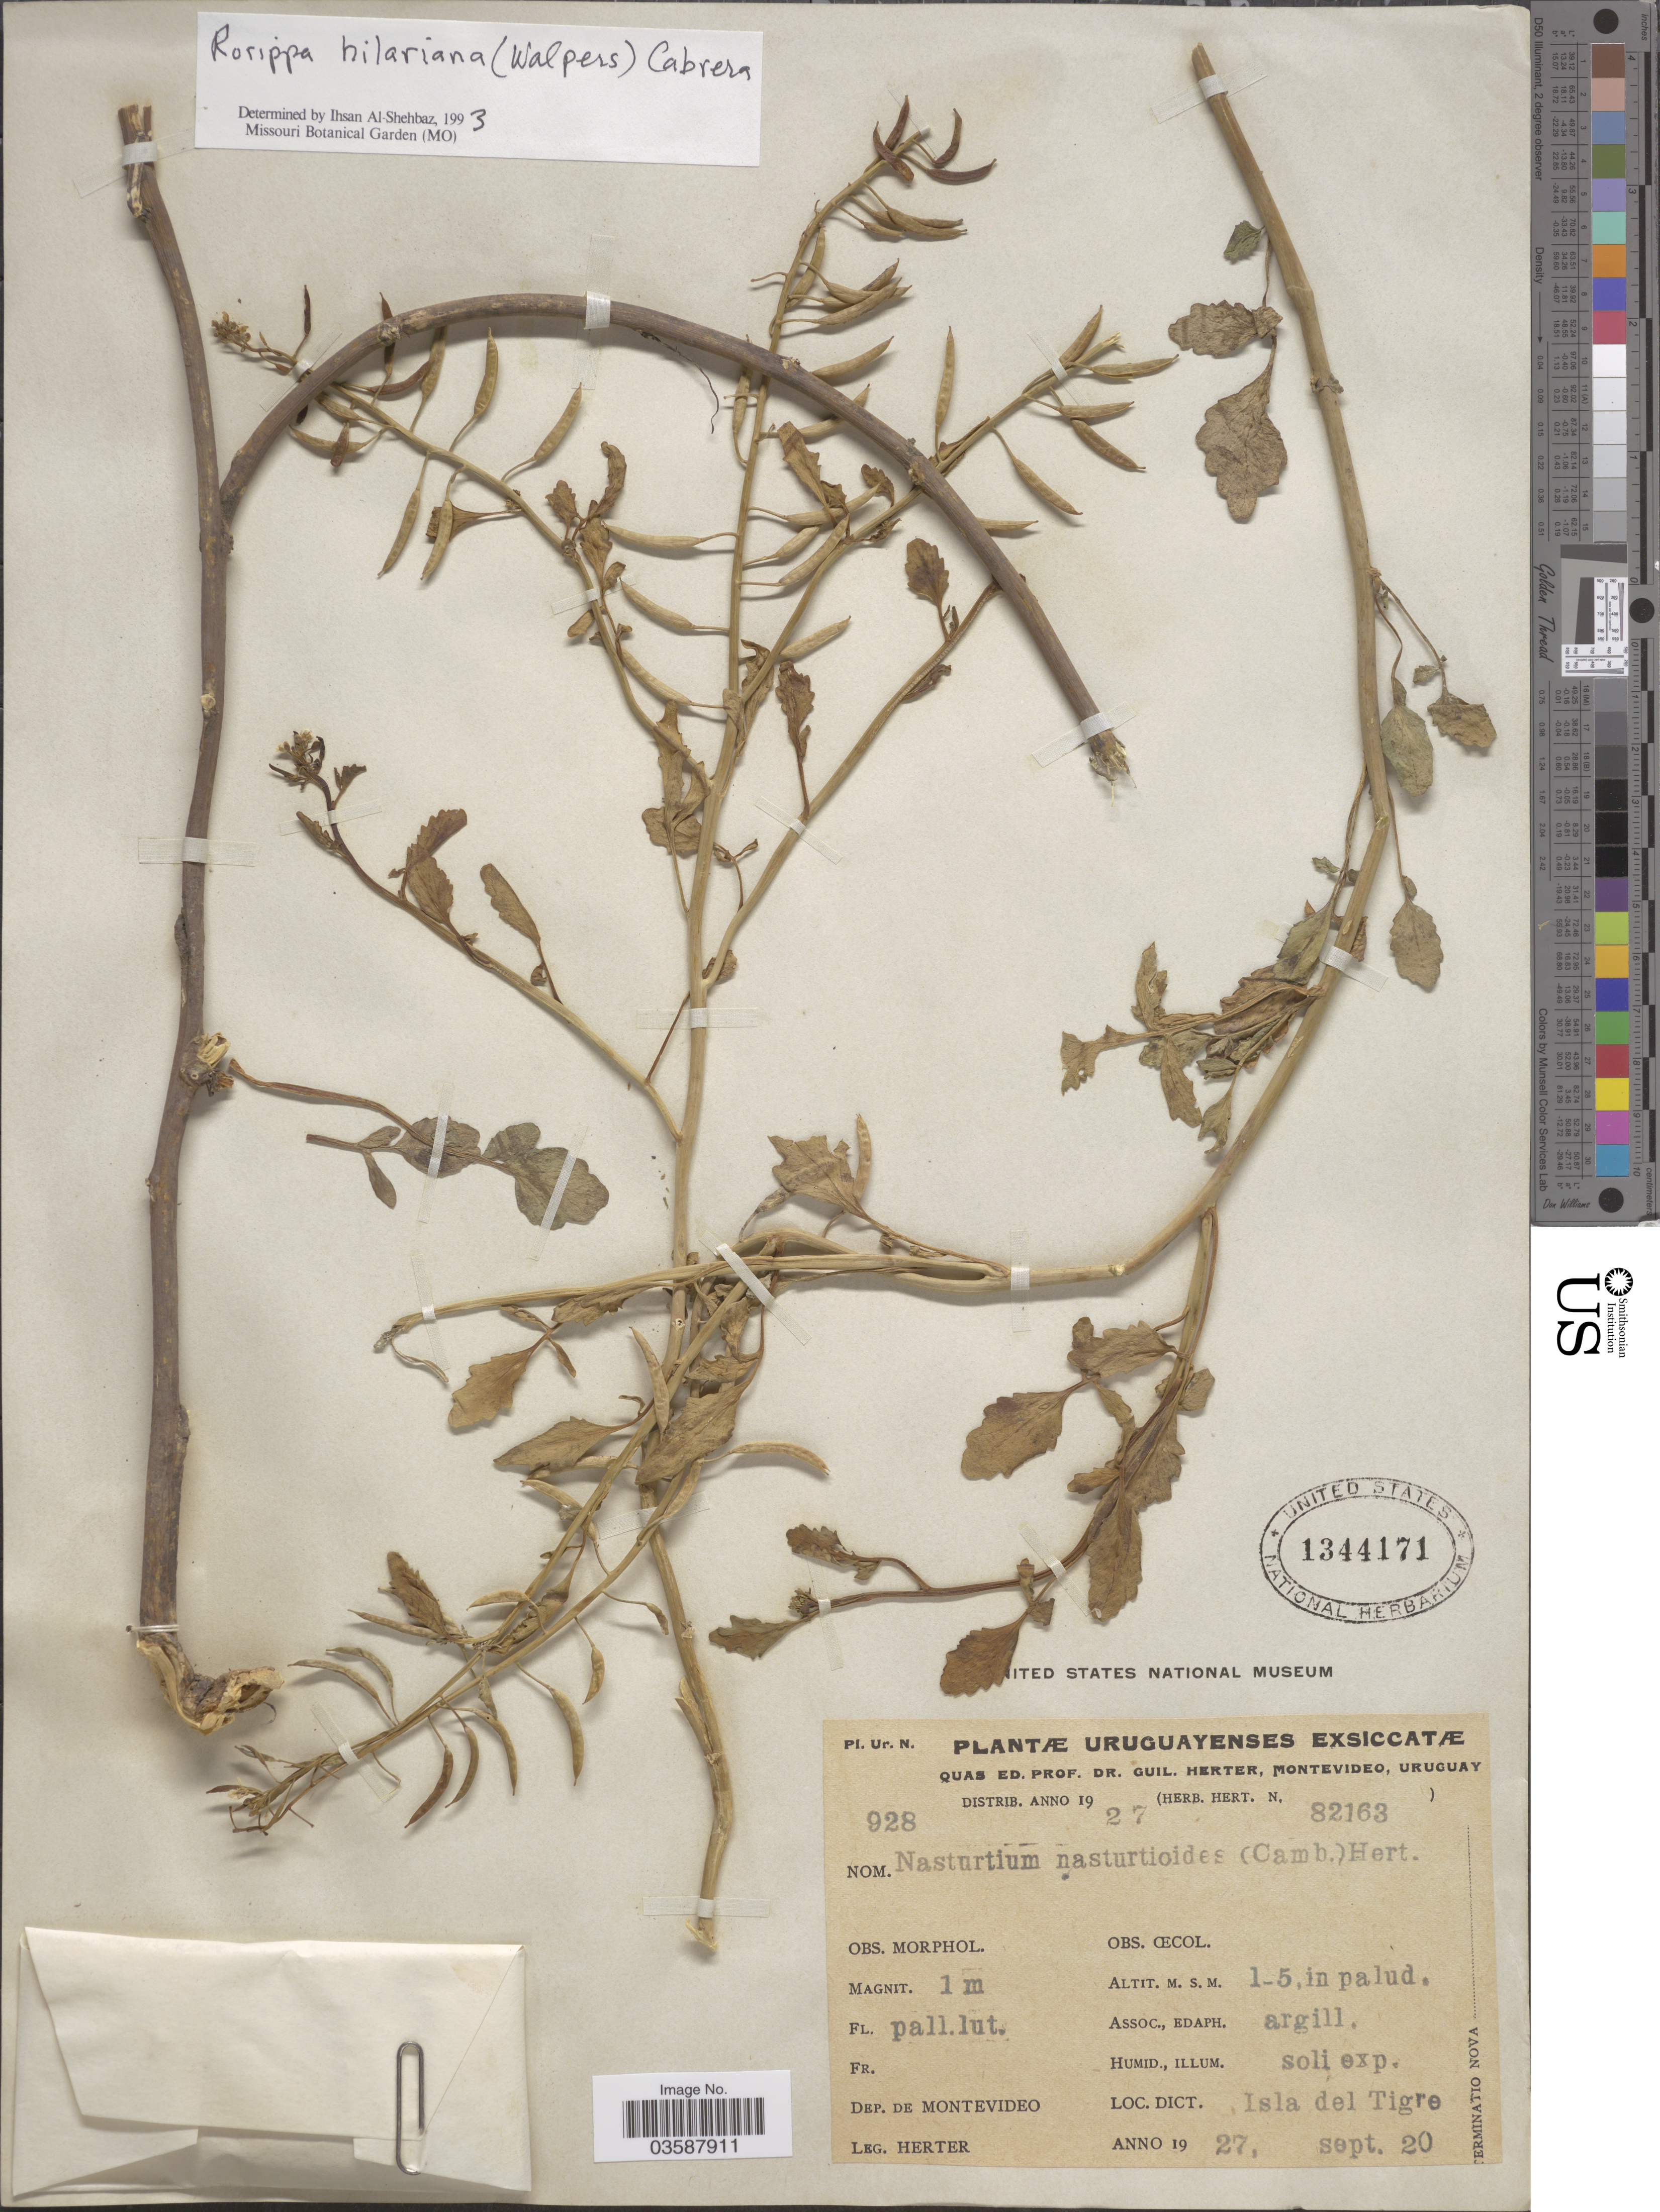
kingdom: Plantae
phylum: Tracheophyta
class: Magnoliopsida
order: Brassicales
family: Brassicaceae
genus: Rorippa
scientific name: Rorippa hilariana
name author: (Walp.) Cabrera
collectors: G. Herter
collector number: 82163?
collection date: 1927-09-20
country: Uruguay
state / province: Montevideo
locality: Dep. de Montevideo. Isla del Tigre.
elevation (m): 1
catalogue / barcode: US 1344171